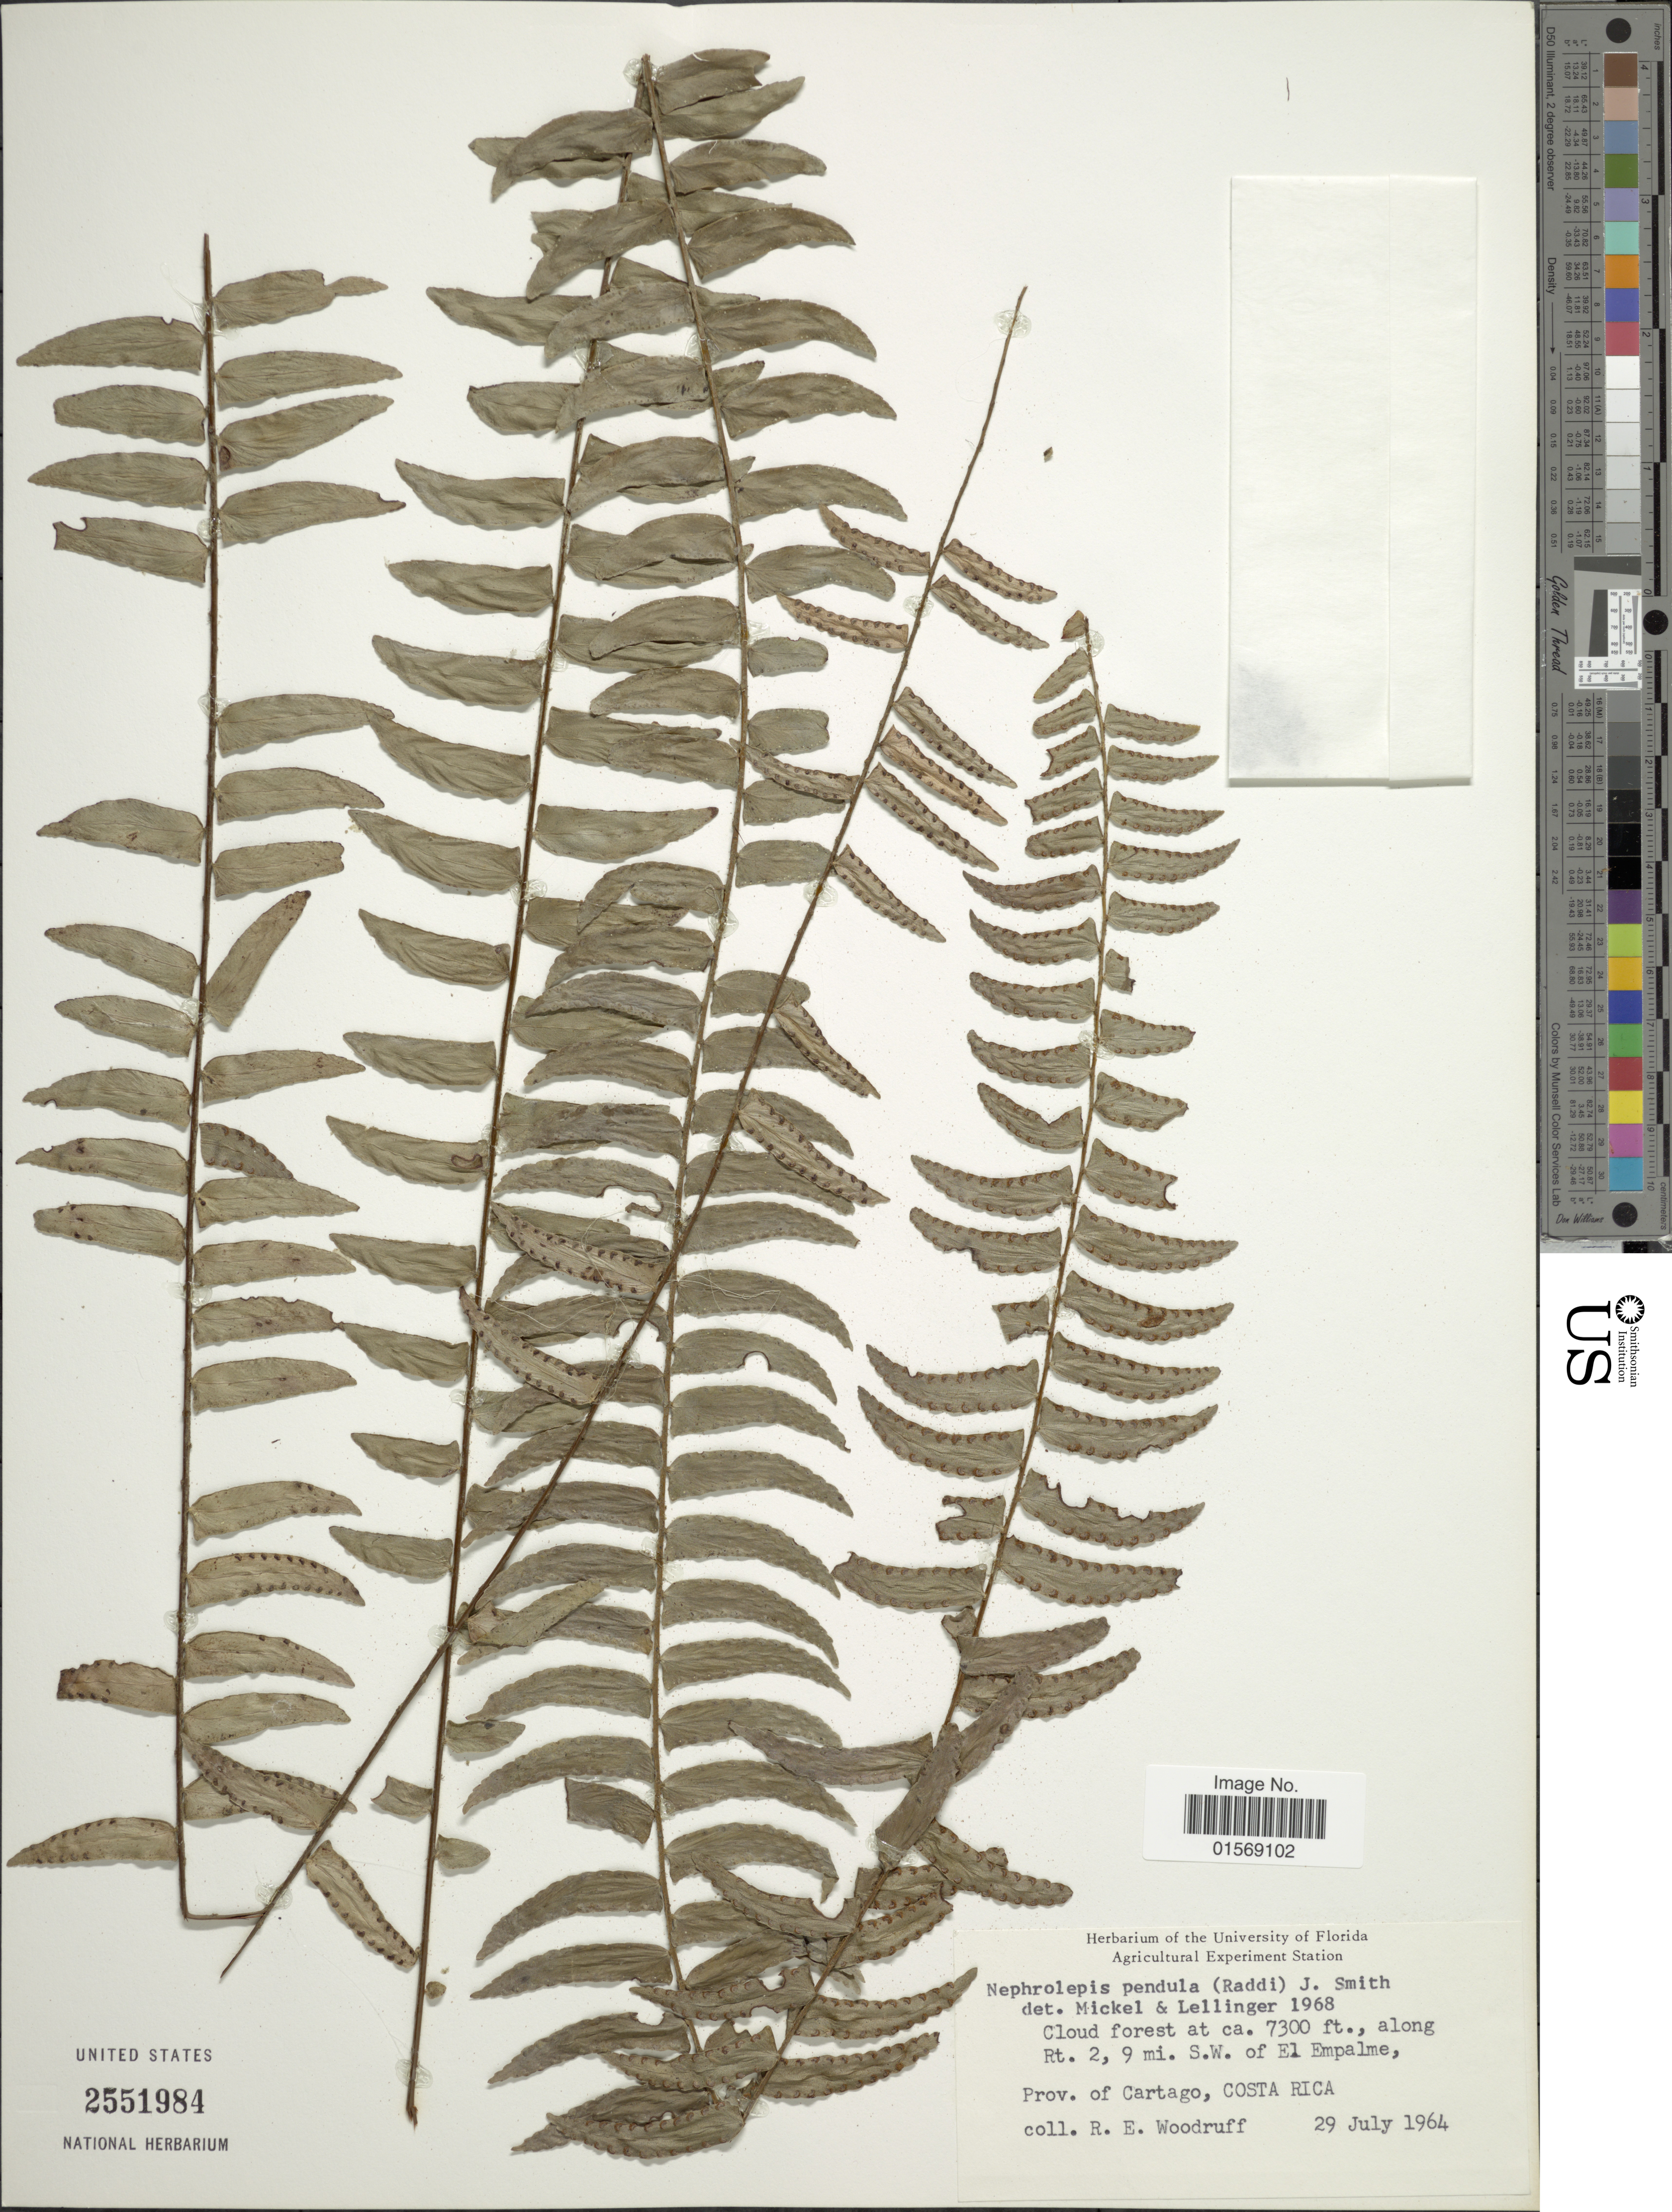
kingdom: Plantae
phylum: Tracheophyta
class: Polypodiopsida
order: Polypodiales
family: Nephrolepidaceae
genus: Nephrolepis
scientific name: Nephrolepis pendula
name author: (Raddi) J. Sm.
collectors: R. Woodruff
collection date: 1964-07-29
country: Costa Rica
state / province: Cartago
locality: Along Rt. 2,9 mi. S. W. of El Empalme. Prov. of Cartago, Costa Rica.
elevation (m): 2225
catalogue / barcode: US 2551984